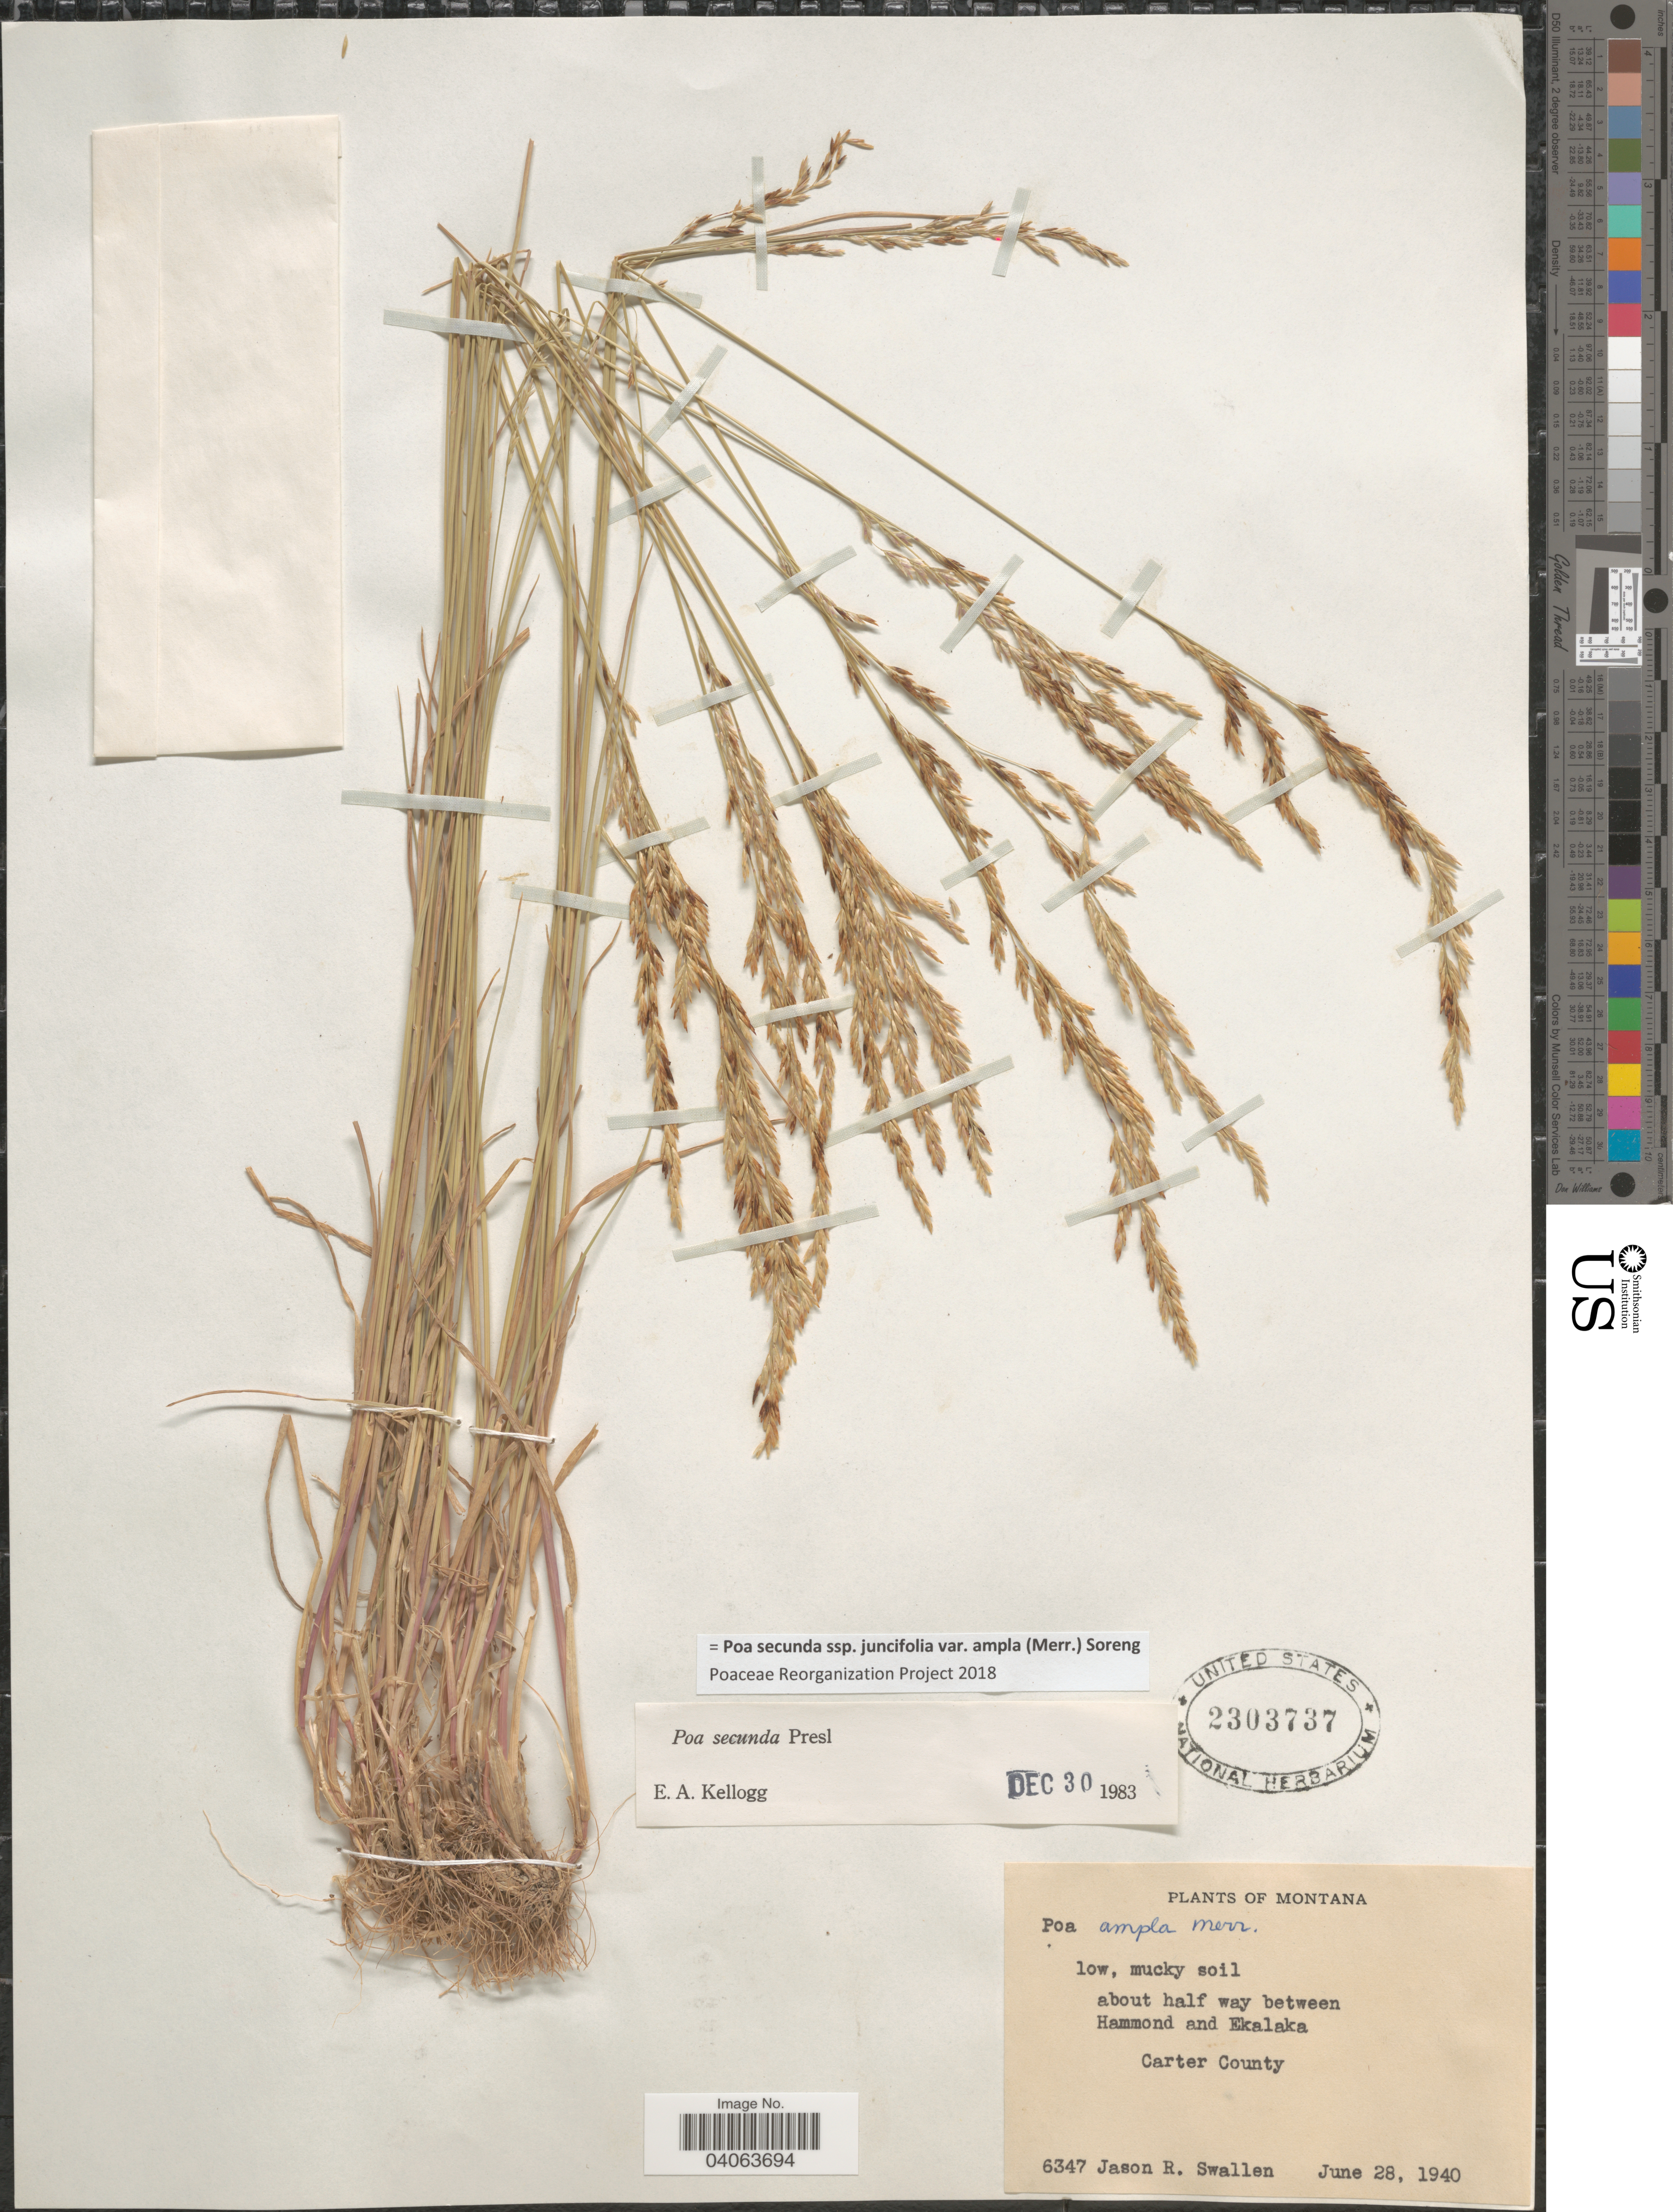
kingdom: Plantae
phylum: Tracheophyta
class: Liliopsida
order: Poales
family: Poaceae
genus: Poa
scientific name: Poa secunda subsp. juncifolia var. ampla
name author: (Merr.) Soreng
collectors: J. R. Swallen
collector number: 6347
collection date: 1940-06-28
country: United States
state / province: Montana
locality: Low, mucky soil about half way between Hammond and Ekalaka. Carter County.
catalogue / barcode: US 2303737